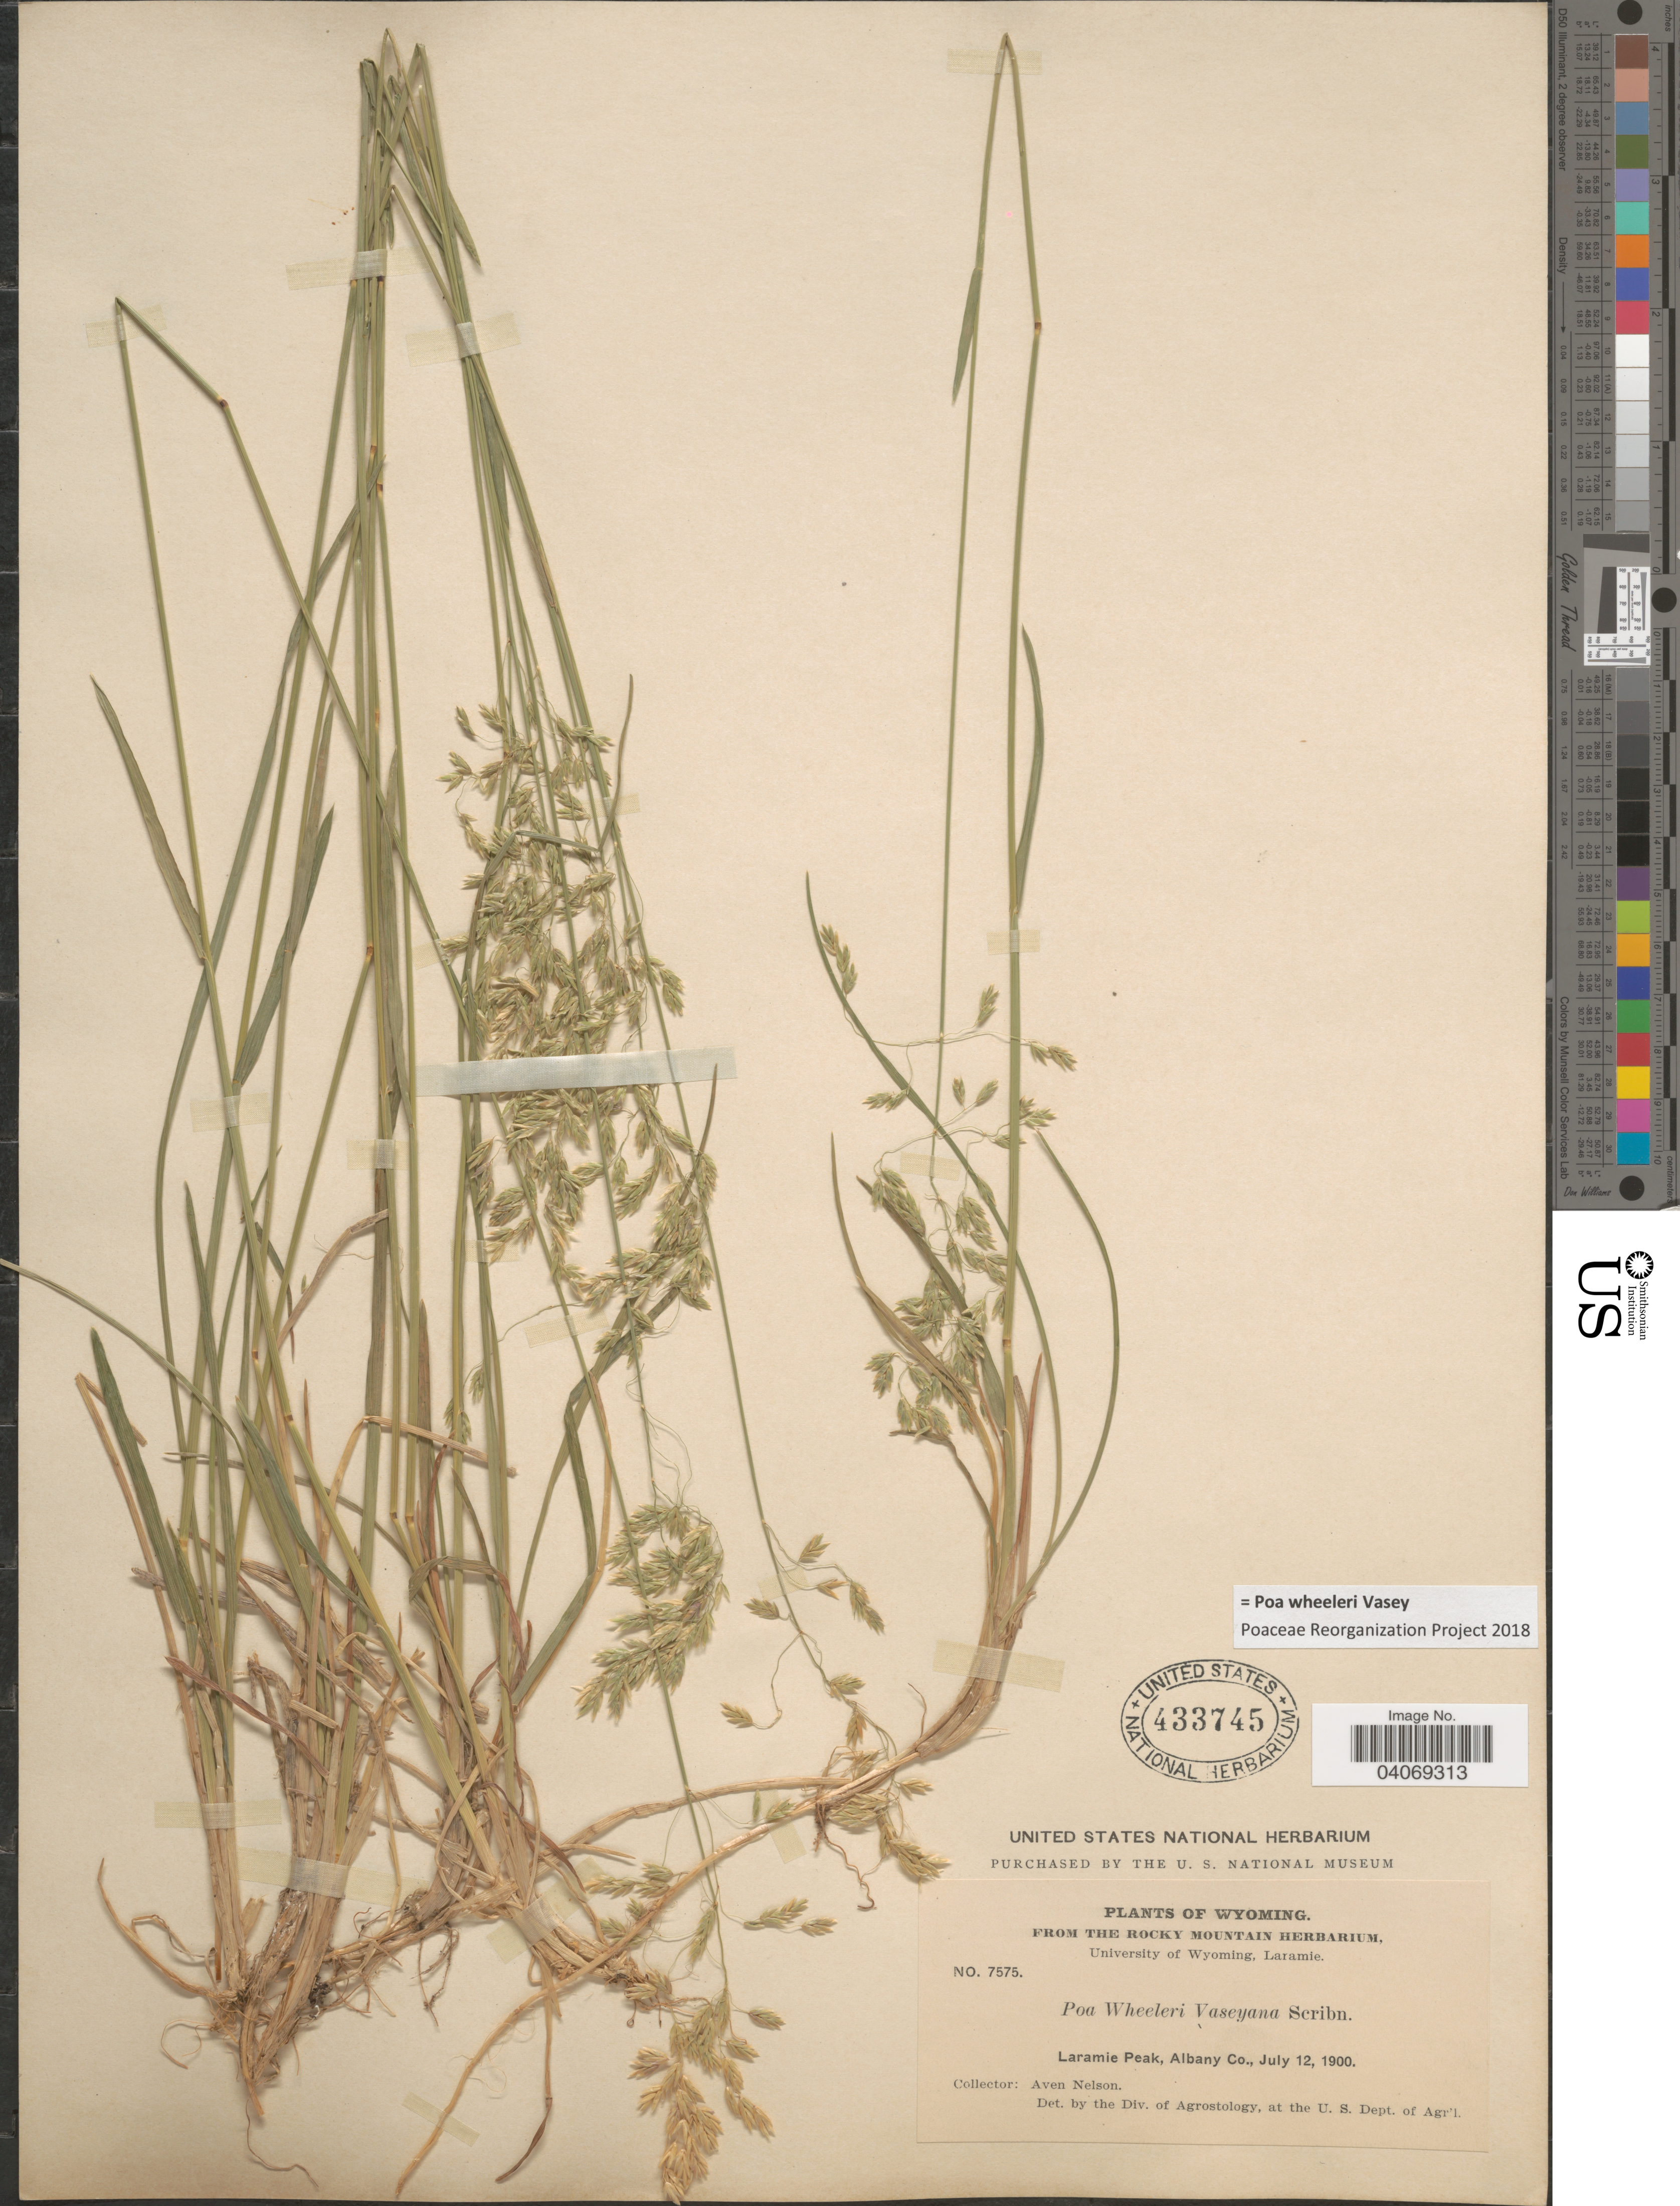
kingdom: Plantae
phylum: Tracheophyta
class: Liliopsida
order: Poales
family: Poaceae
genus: Poa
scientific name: Poa wheeleri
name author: Vasey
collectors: A. Nelson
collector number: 7575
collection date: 1900-07-12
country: United States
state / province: Wyoming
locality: Laramie Peak, Albany Co.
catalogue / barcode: US 433745